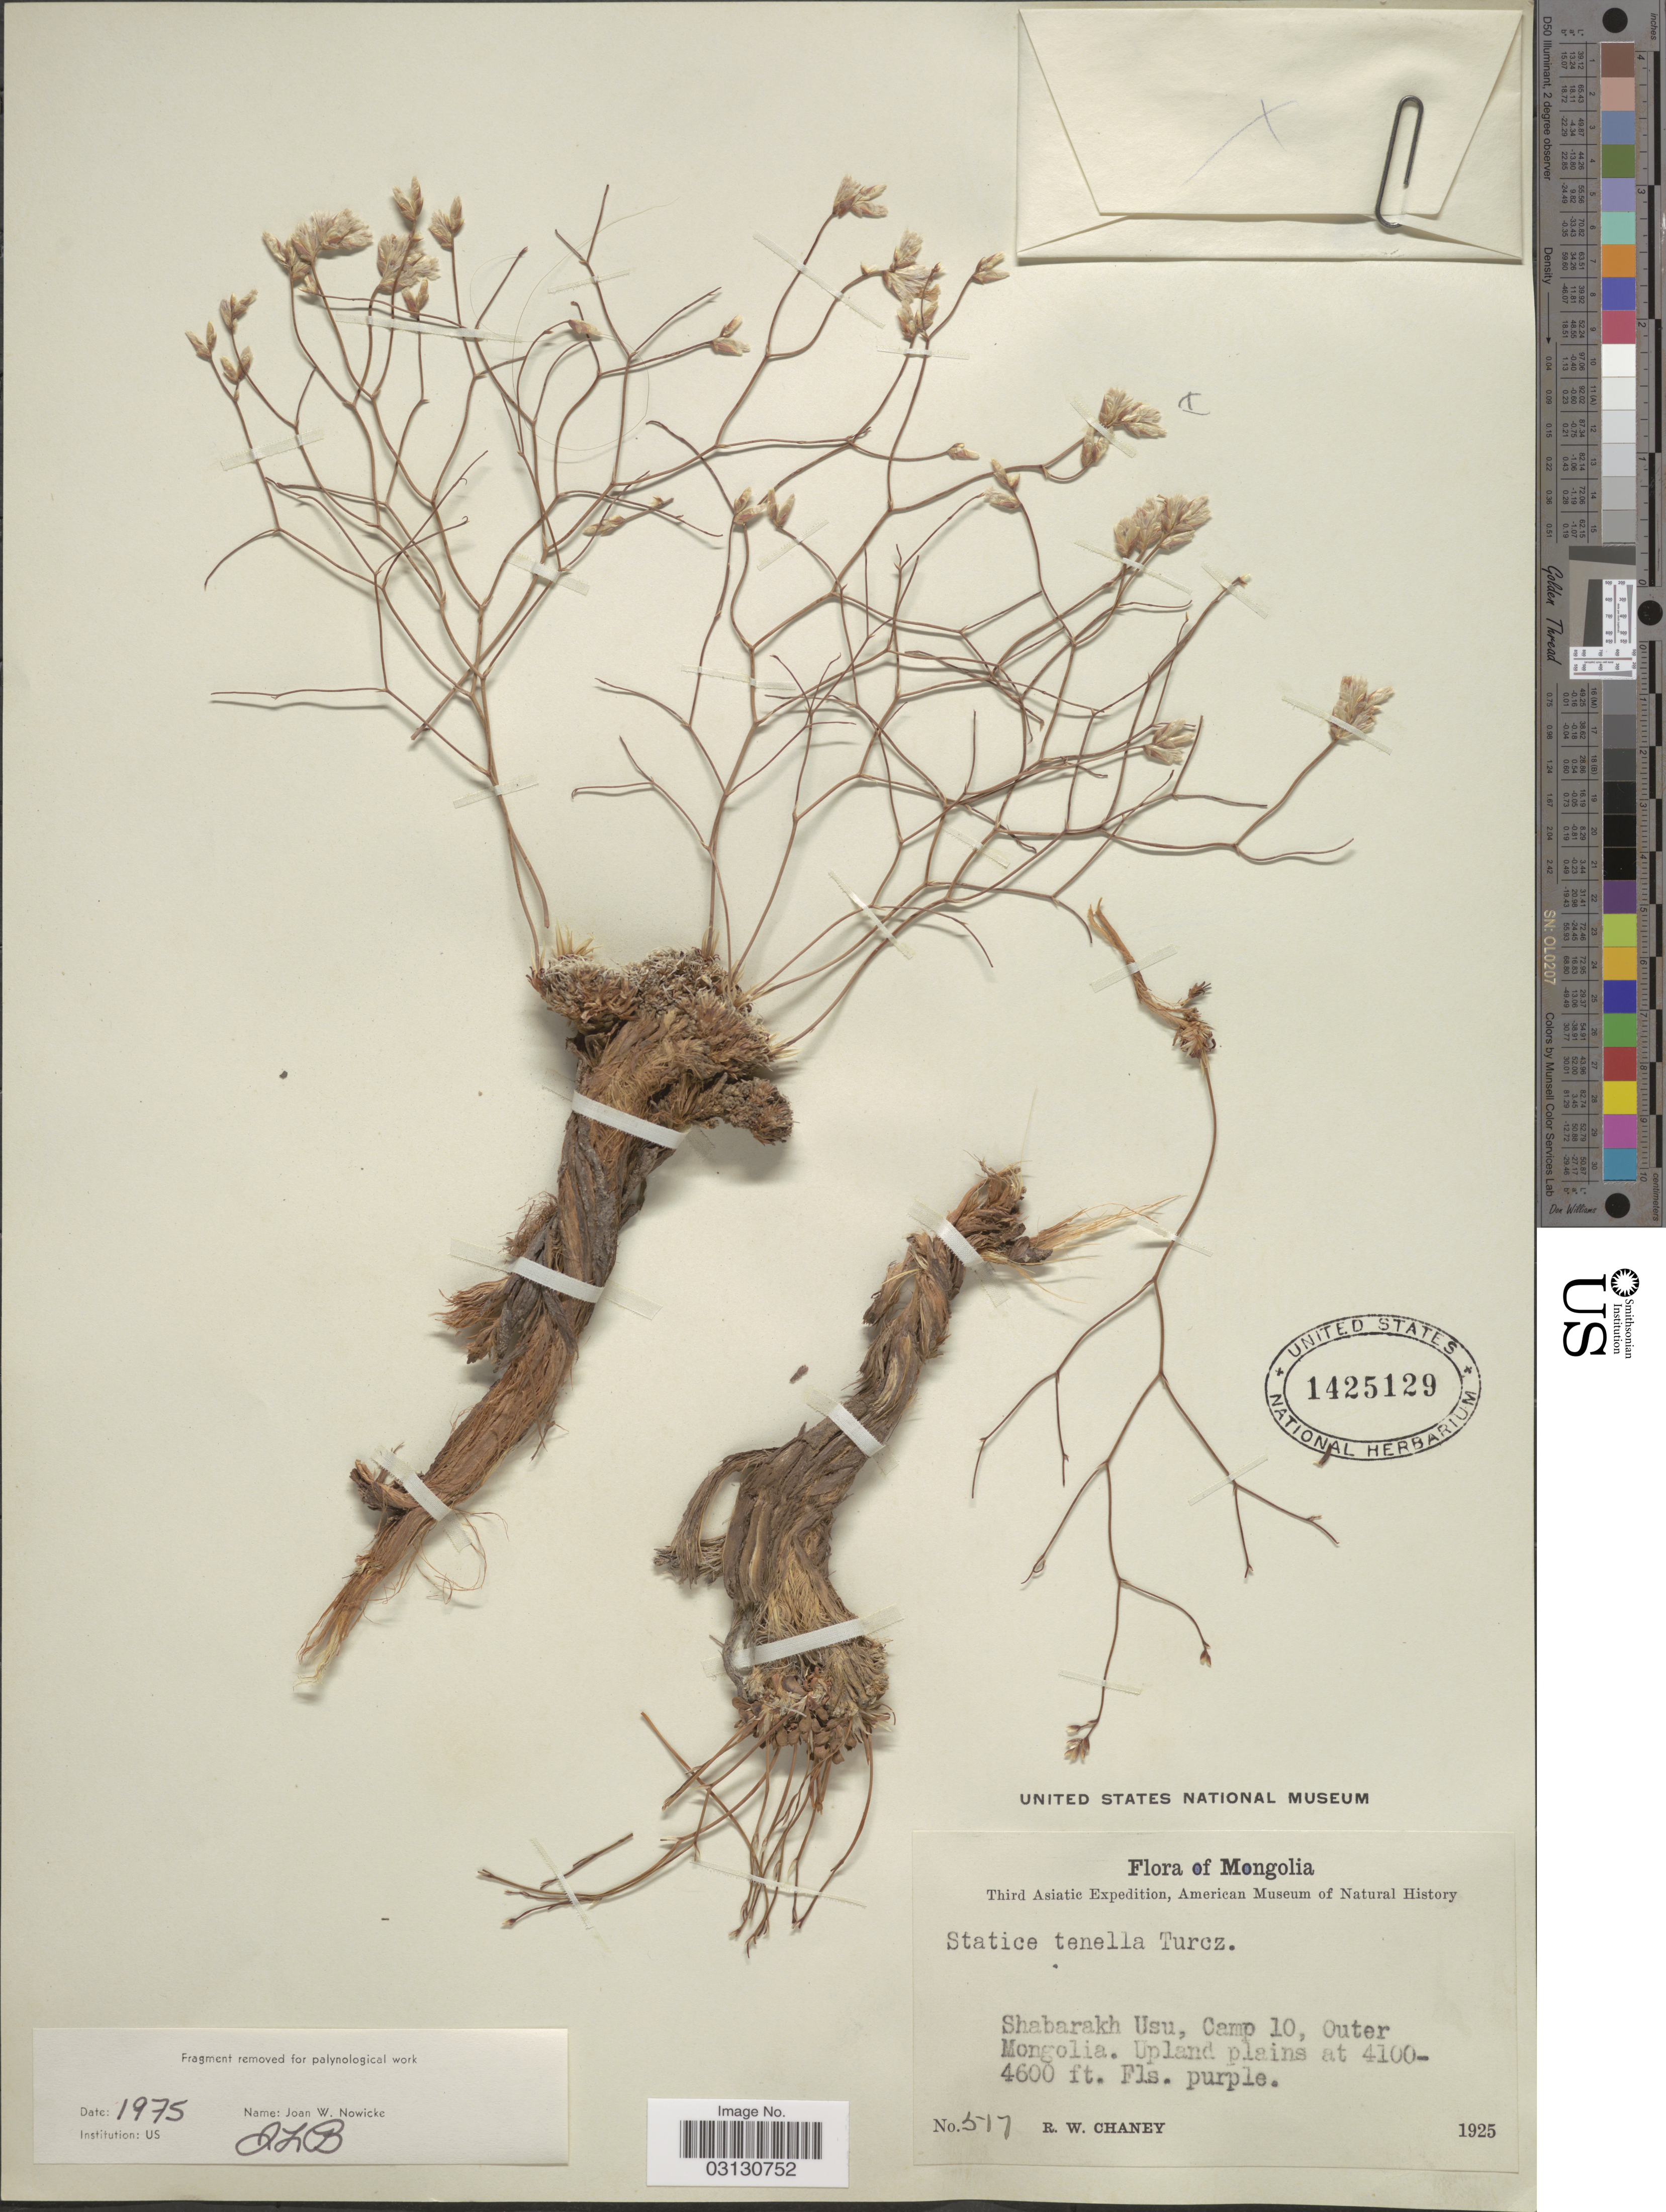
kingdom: Plantae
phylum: Tracheophyta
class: Magnoliopsida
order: Caryophyllales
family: Plumbaginaceae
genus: Limonium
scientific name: Limonium tenellum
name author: (Turcz.) Kuntze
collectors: R. Chaney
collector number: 517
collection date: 1925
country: Mongolia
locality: Mongolia, Shabarakh Usu, Camp 10, Outer Mongolia, Upland plains.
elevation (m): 1250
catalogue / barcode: US 1425129